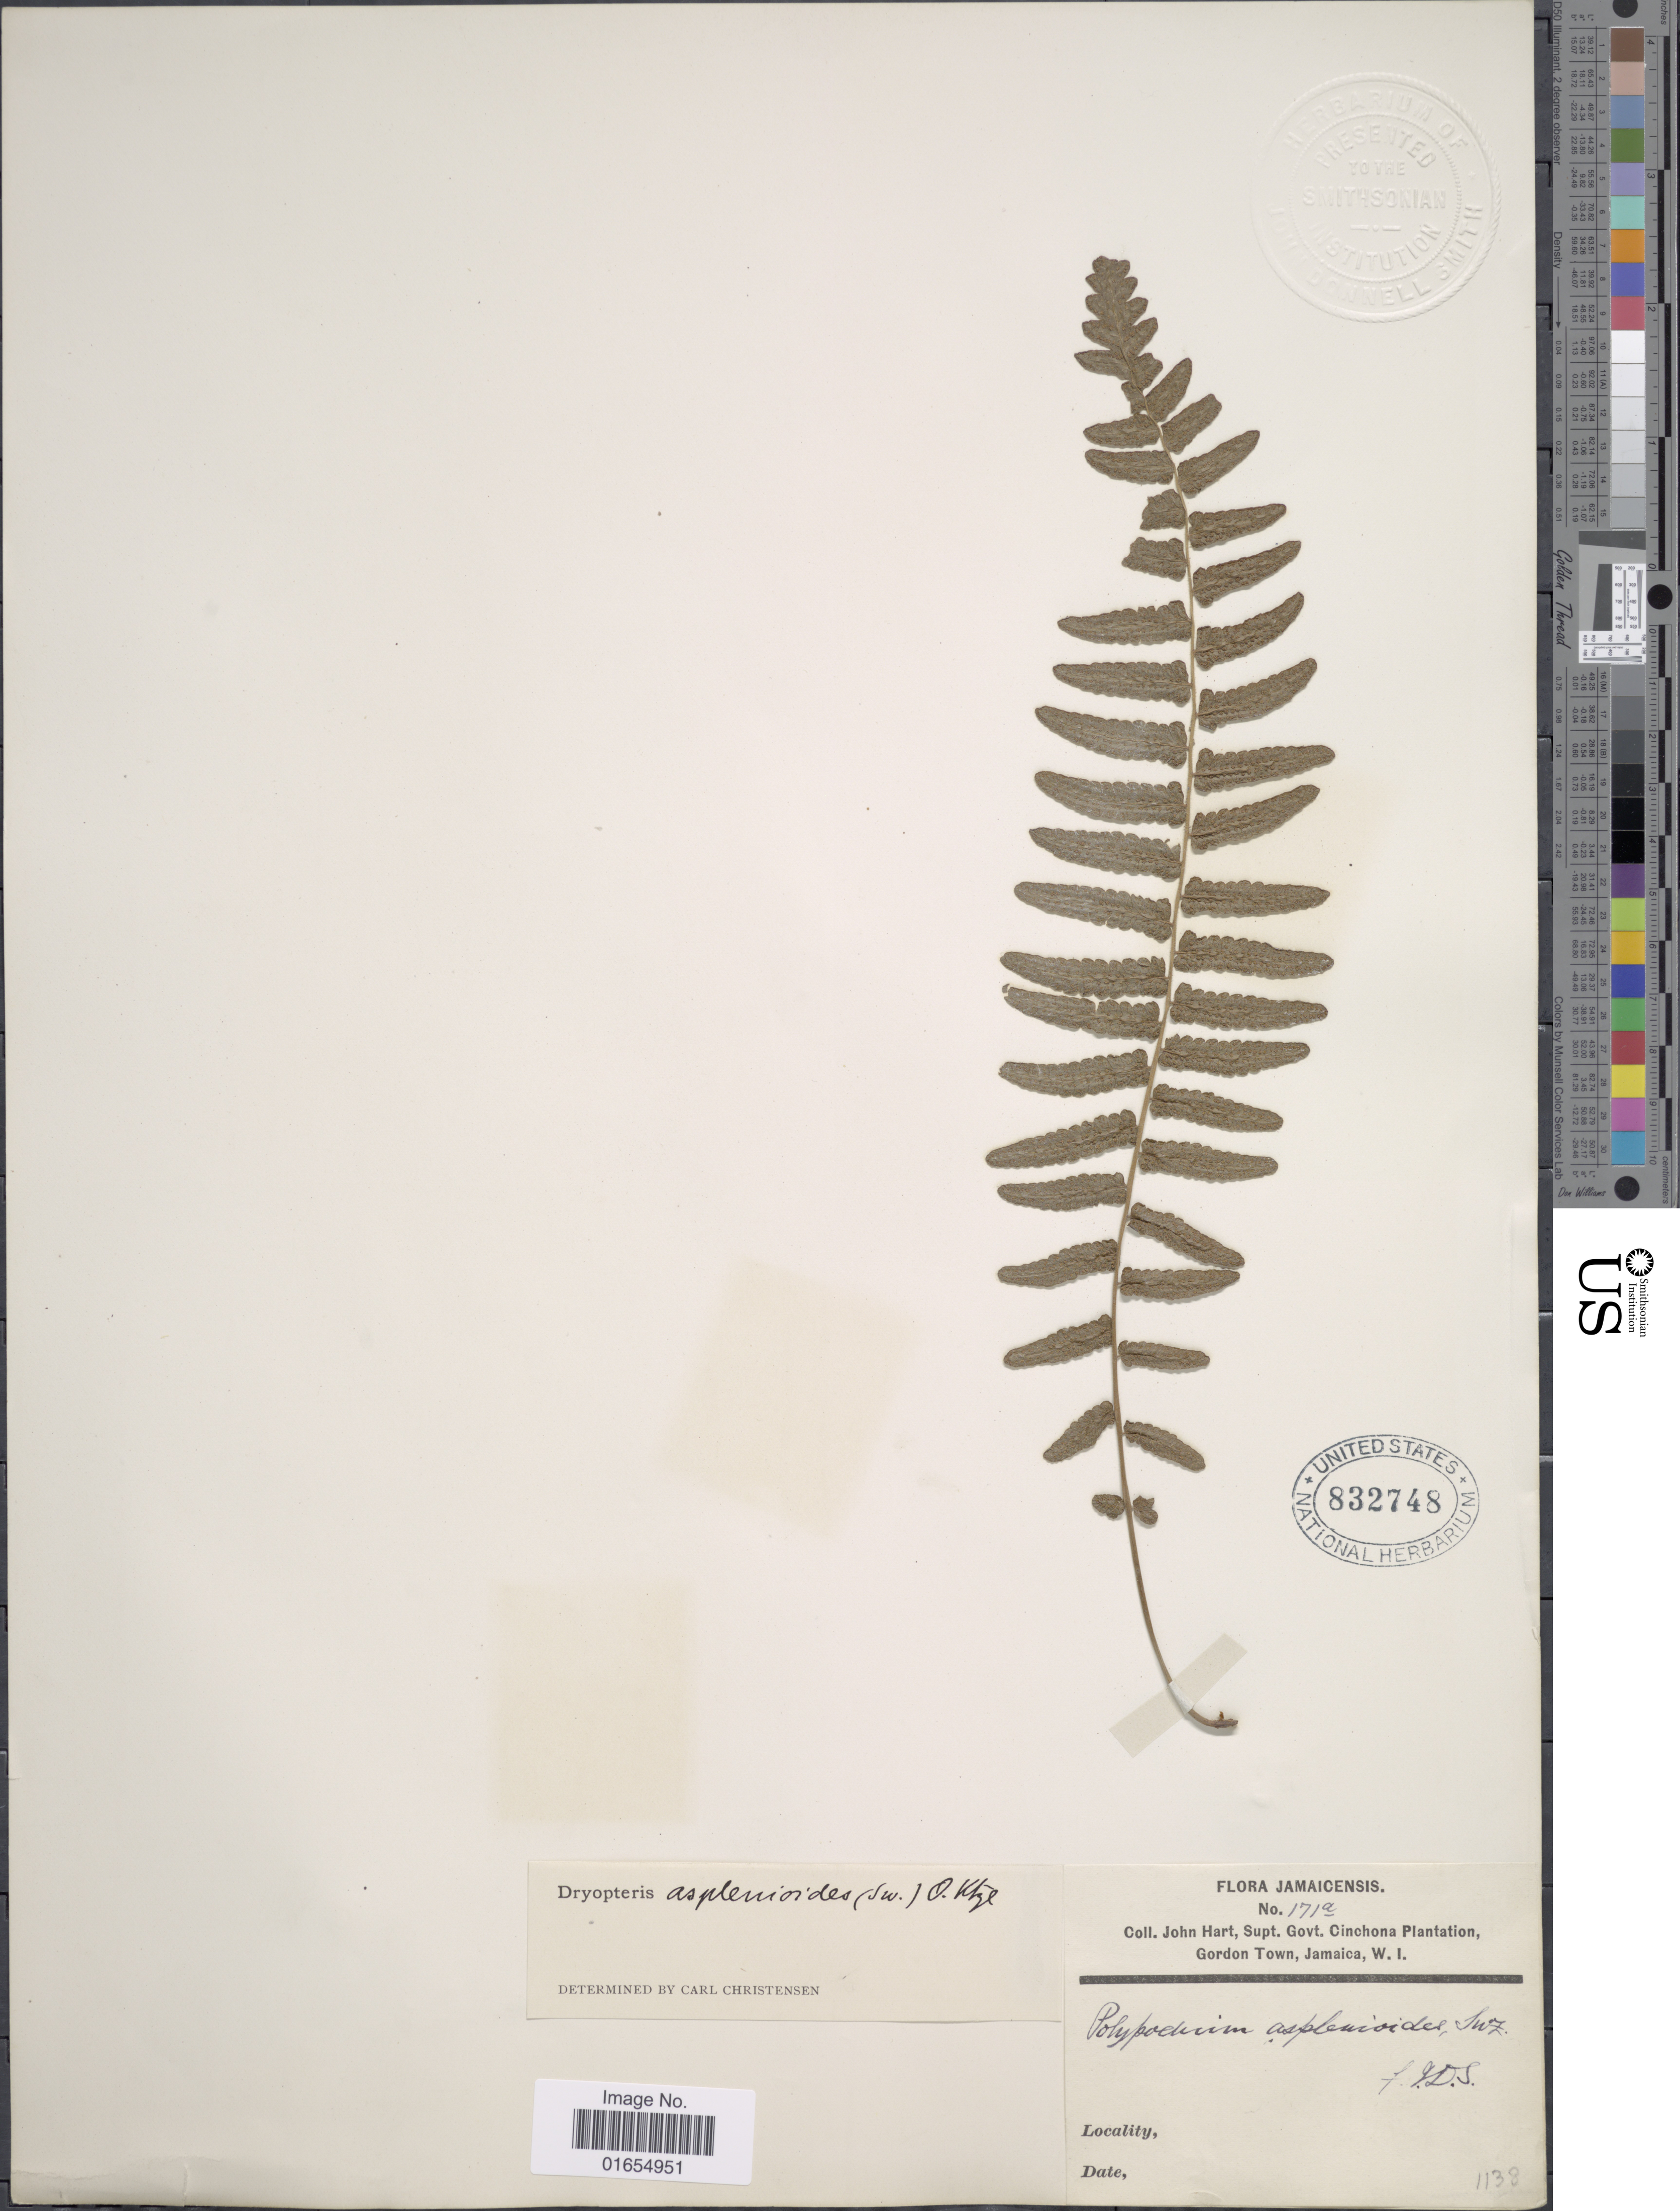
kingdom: Plantae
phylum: Tracheophyta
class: Polypodiopsida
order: Polypodiales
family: Thelypteridaceae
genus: Goniopteris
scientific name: Goniopteris retroflexa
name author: (L.) Pic. Serm.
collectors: J. H. Hart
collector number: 171a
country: Jamaica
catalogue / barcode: US 832748